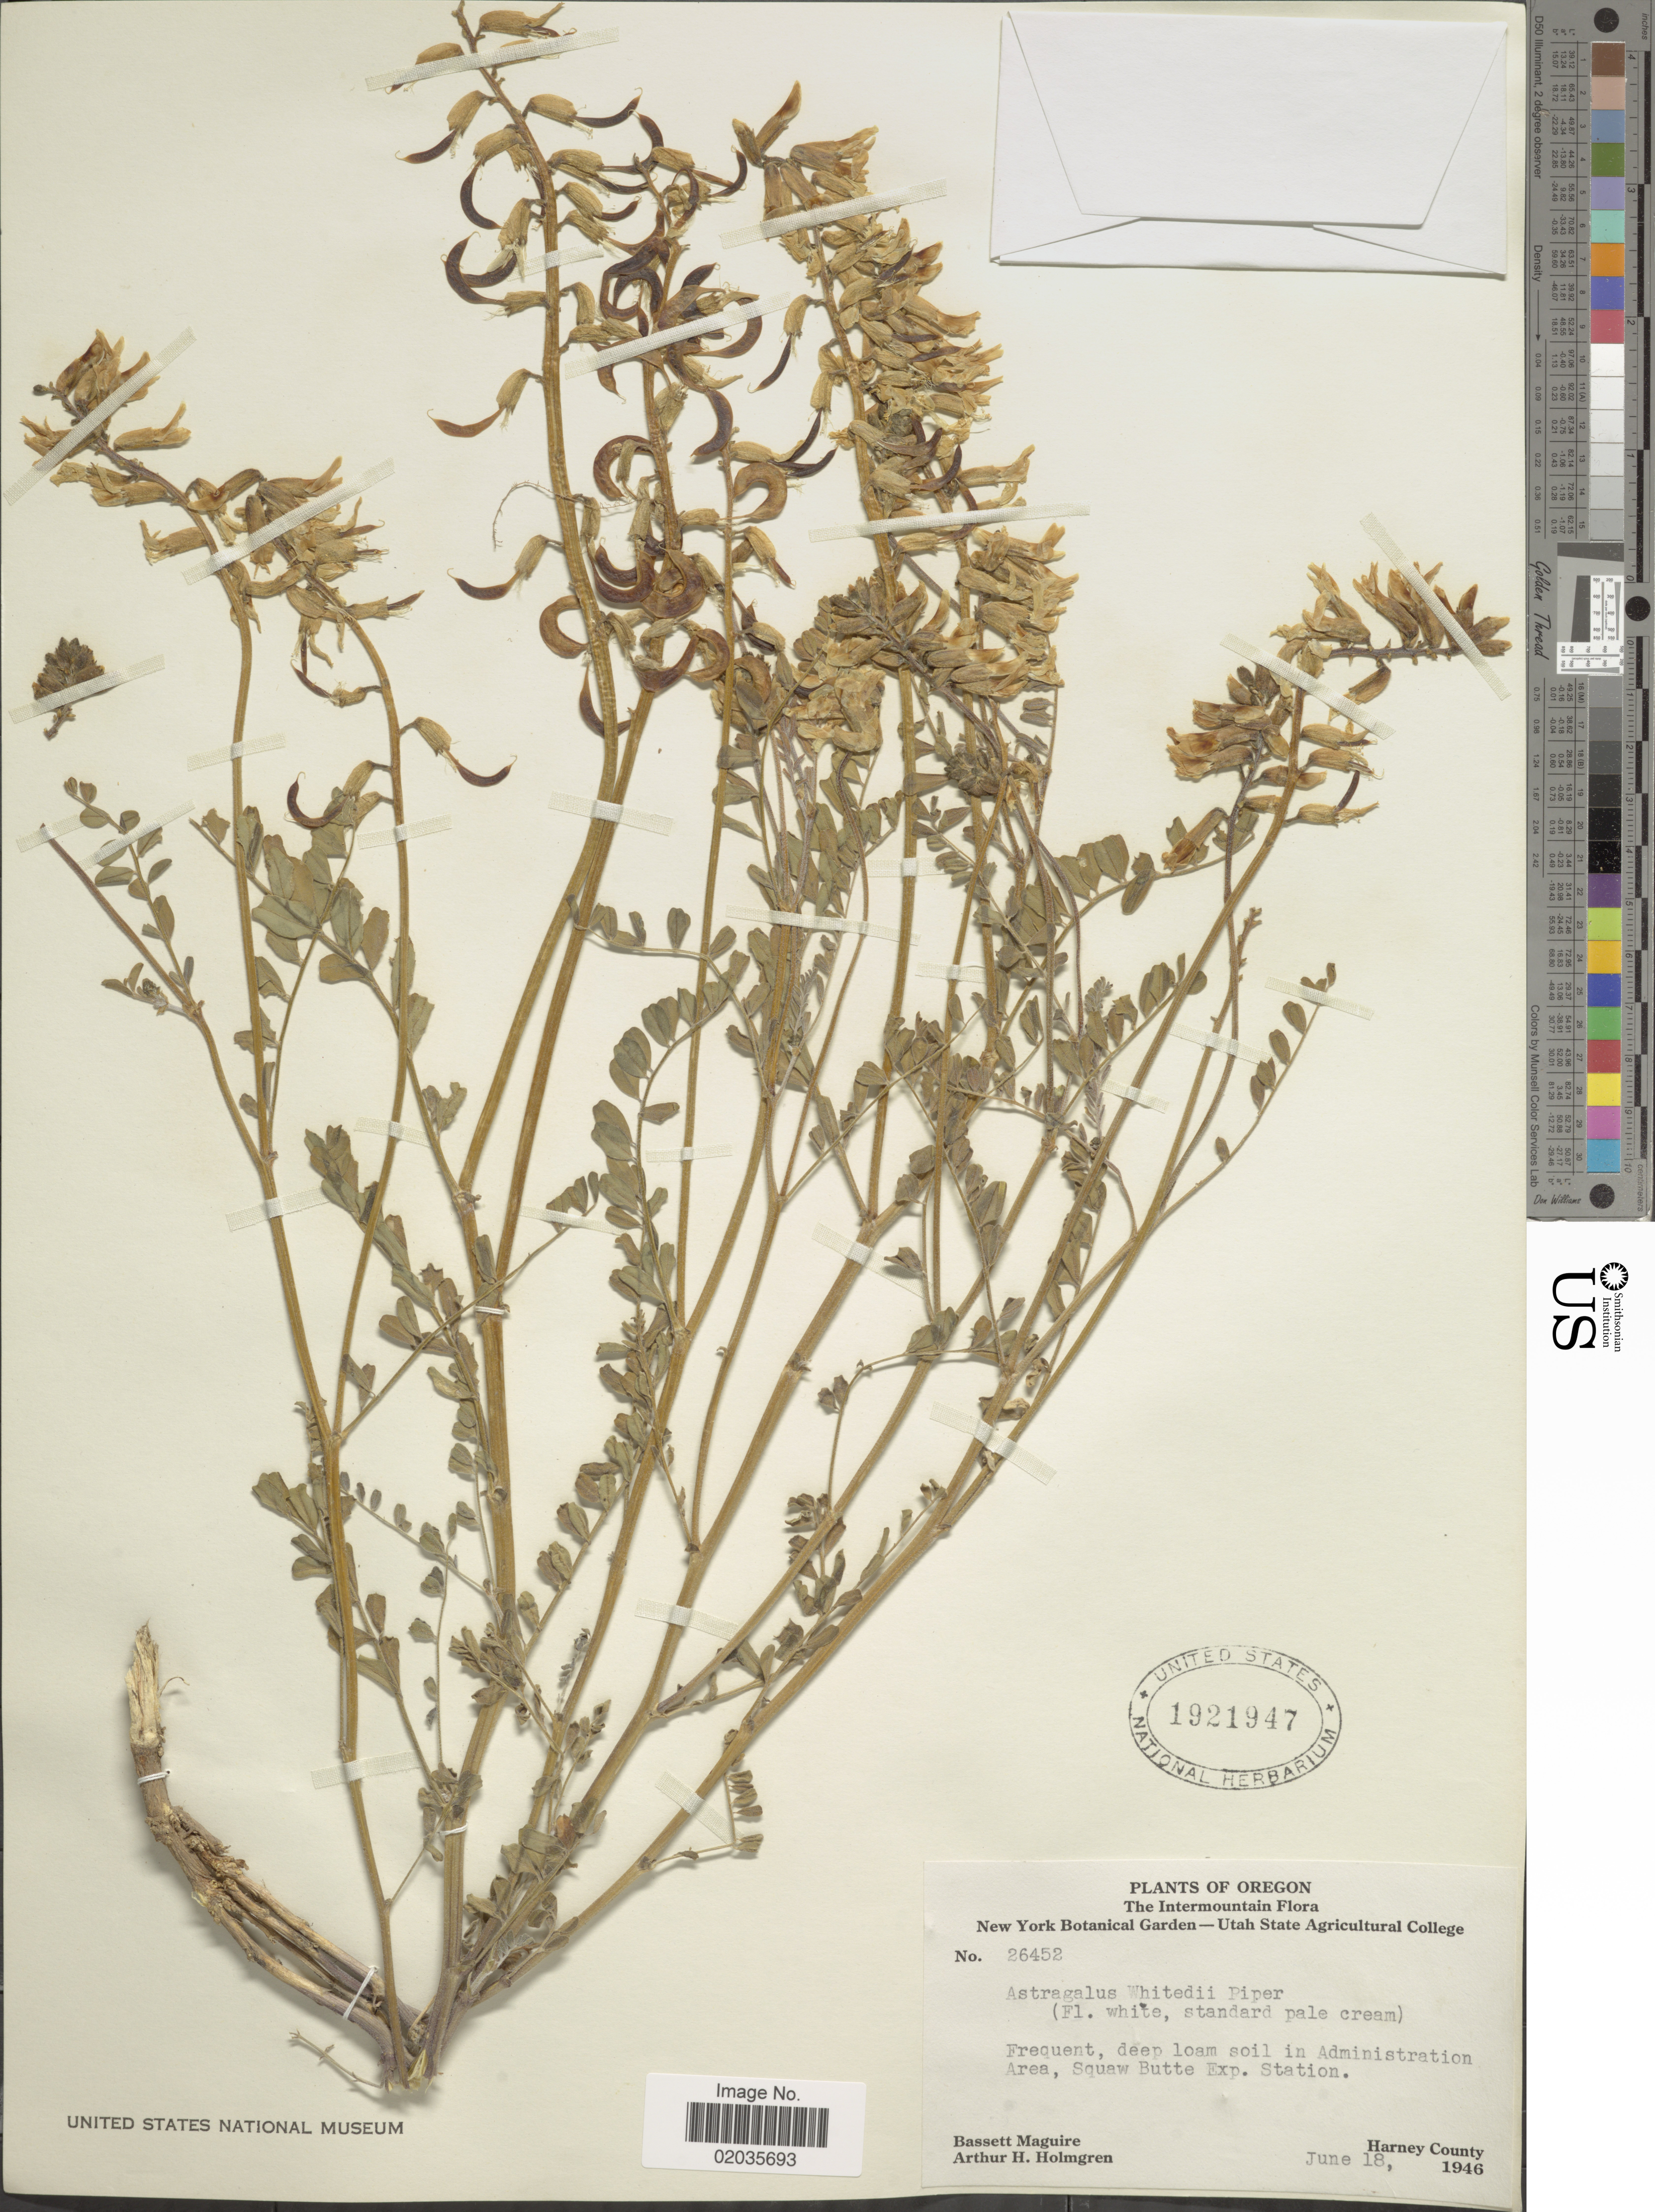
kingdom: Plantae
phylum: Tracheophyta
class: Magnoliopsida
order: Fabales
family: Fabaceae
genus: Astragalus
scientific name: Astragalus whitedii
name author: Piper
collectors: B. Maguire & A. H. Holmgren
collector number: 26452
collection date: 1946-06-18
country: United States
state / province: Oregon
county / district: Harney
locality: The Intermountain, deep loam soil in Administration Area, Squaw Butte Exp. Station, Harney County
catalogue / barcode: US 1921947